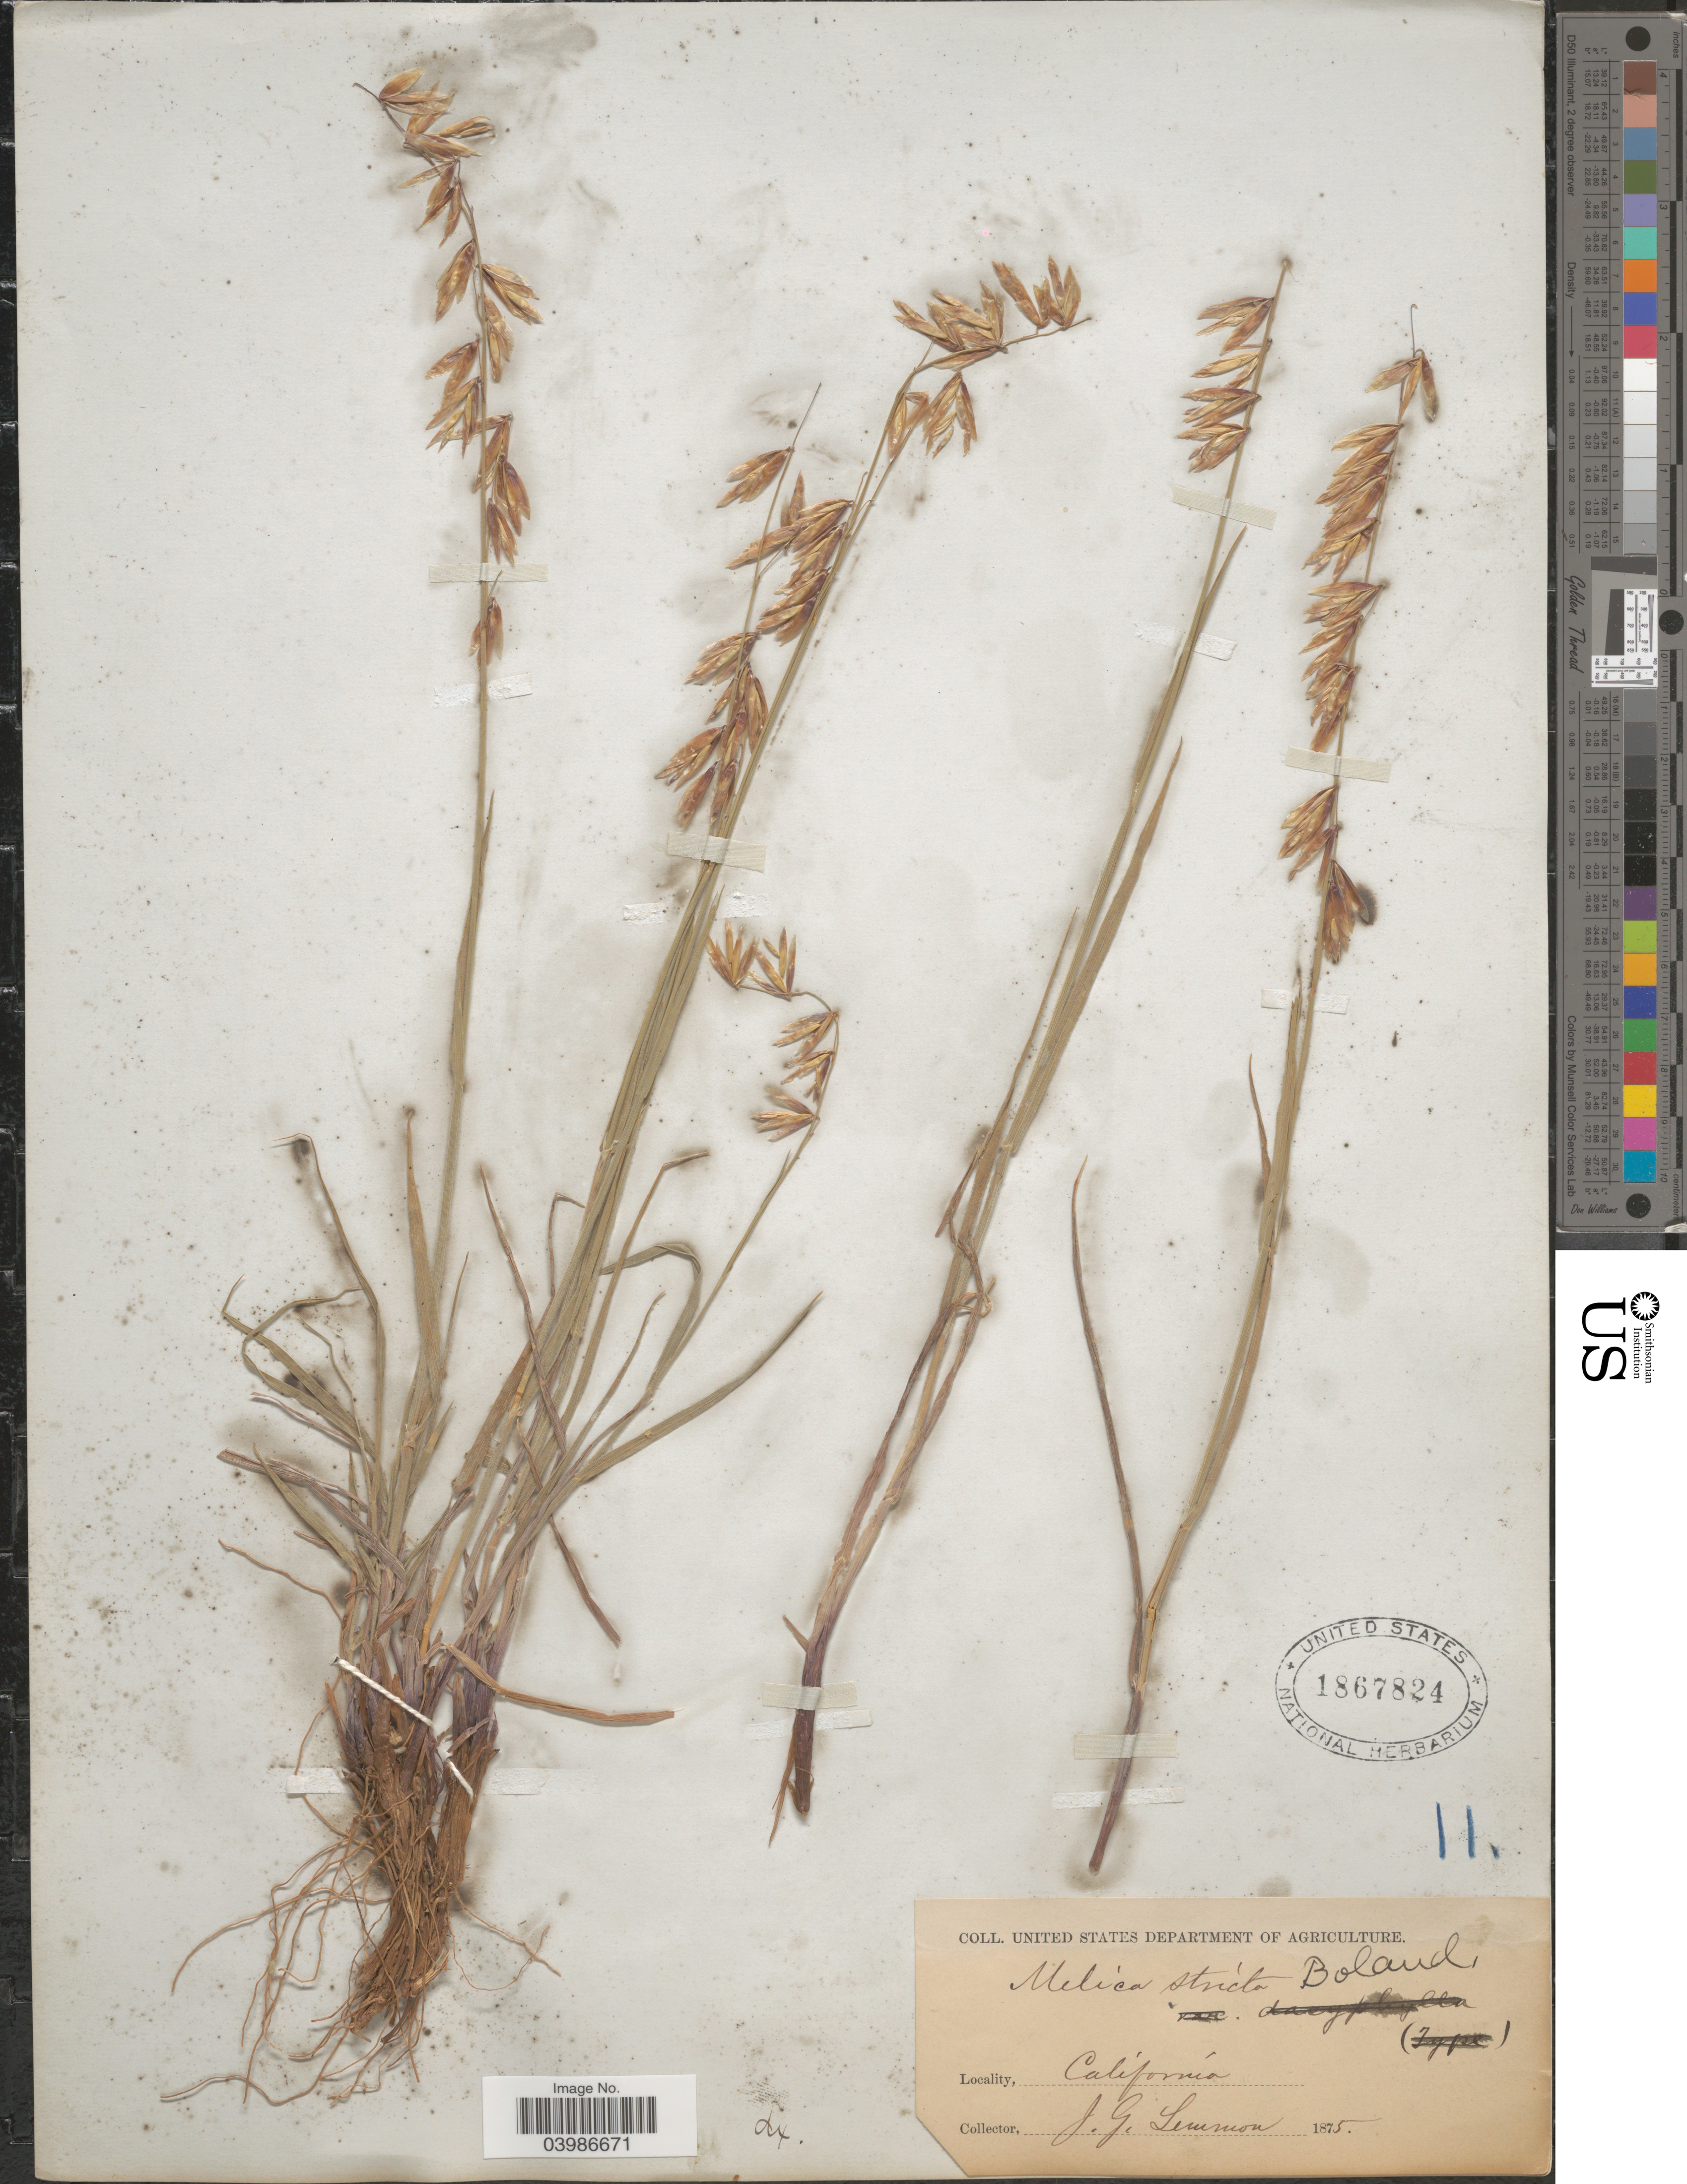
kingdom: Plantae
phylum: Tracheophyta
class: Liliopsida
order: Poales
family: Poaceae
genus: Melica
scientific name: Melica stricta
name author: Bol.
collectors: J. Lemmon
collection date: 1875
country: United States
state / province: California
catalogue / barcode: US 1867824